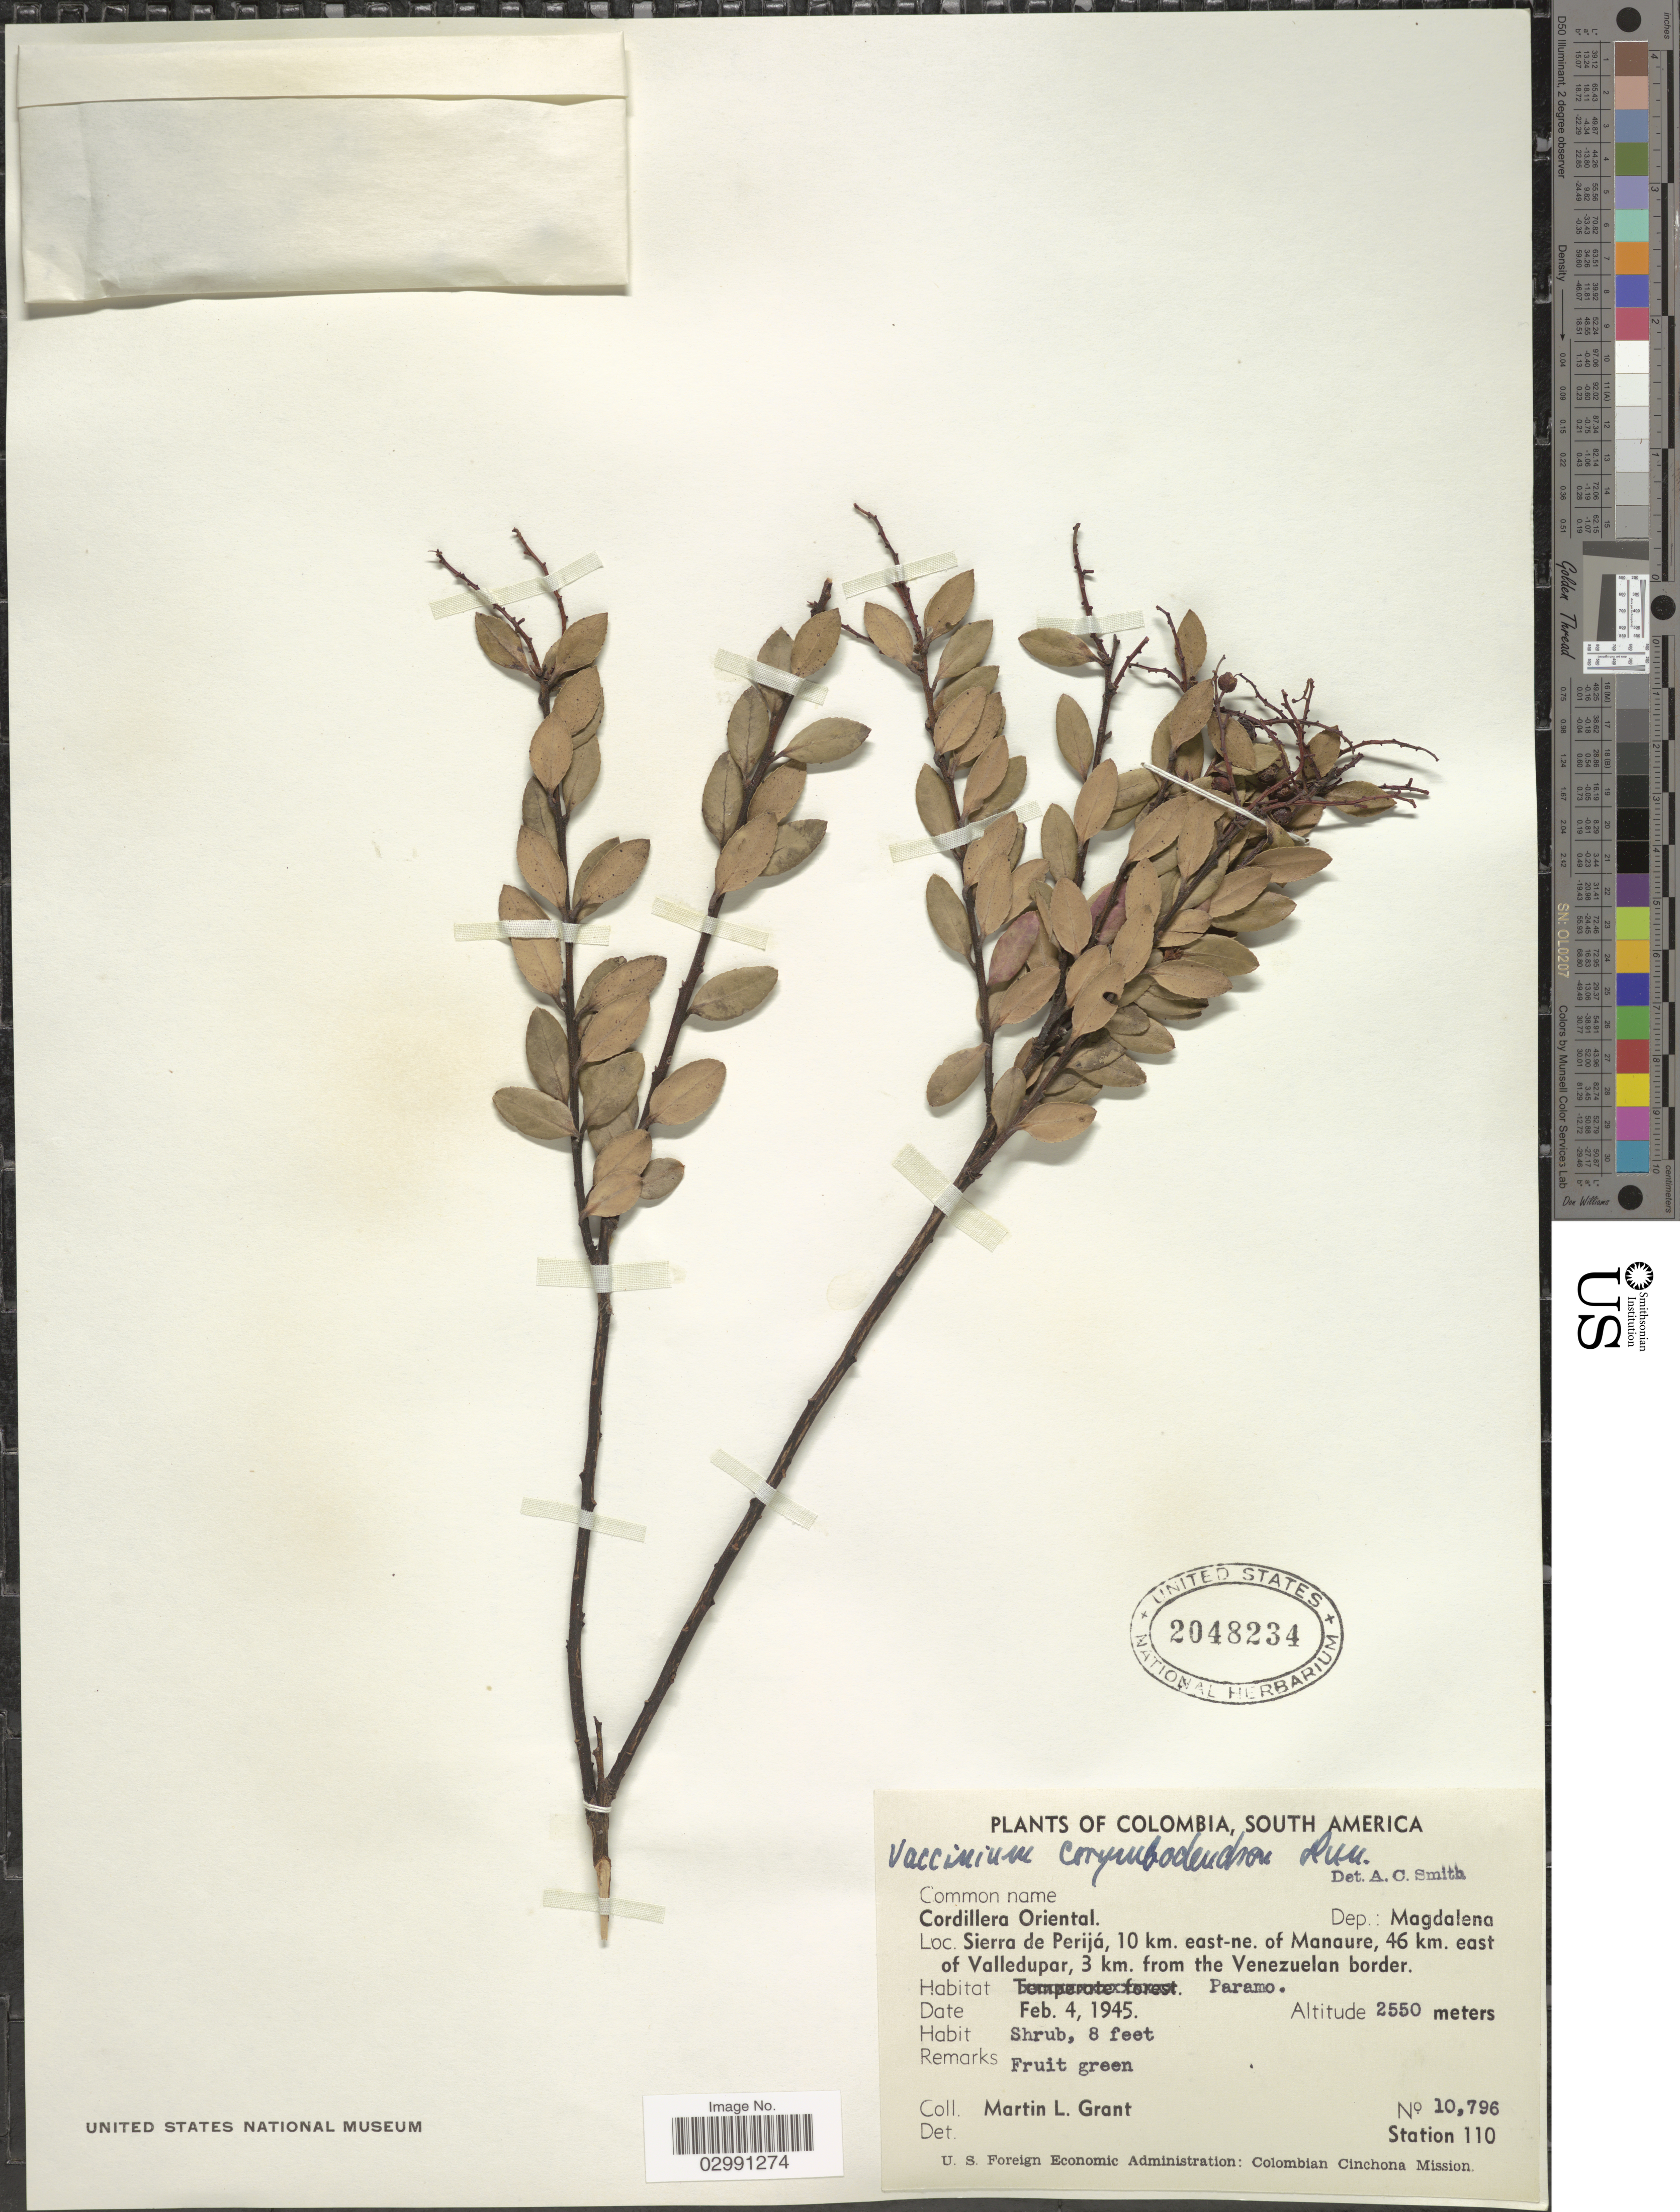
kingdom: Plantae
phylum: Tracheophyta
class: Magnoliopsida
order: Ericales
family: Ericaceae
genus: Vaccinium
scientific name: Vaccinium corymbodendron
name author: Dunal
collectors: M. L. Grant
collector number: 10796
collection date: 1945-02-04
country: Colombia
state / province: Magdalena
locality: South America. Dep.: Magdalena. Sierra de Perijá, 10 km. east-ne. of Manaure, 46 km. east of Valledupar, 3 km. from the Venezuelan border.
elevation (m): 2550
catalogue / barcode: US 2048234